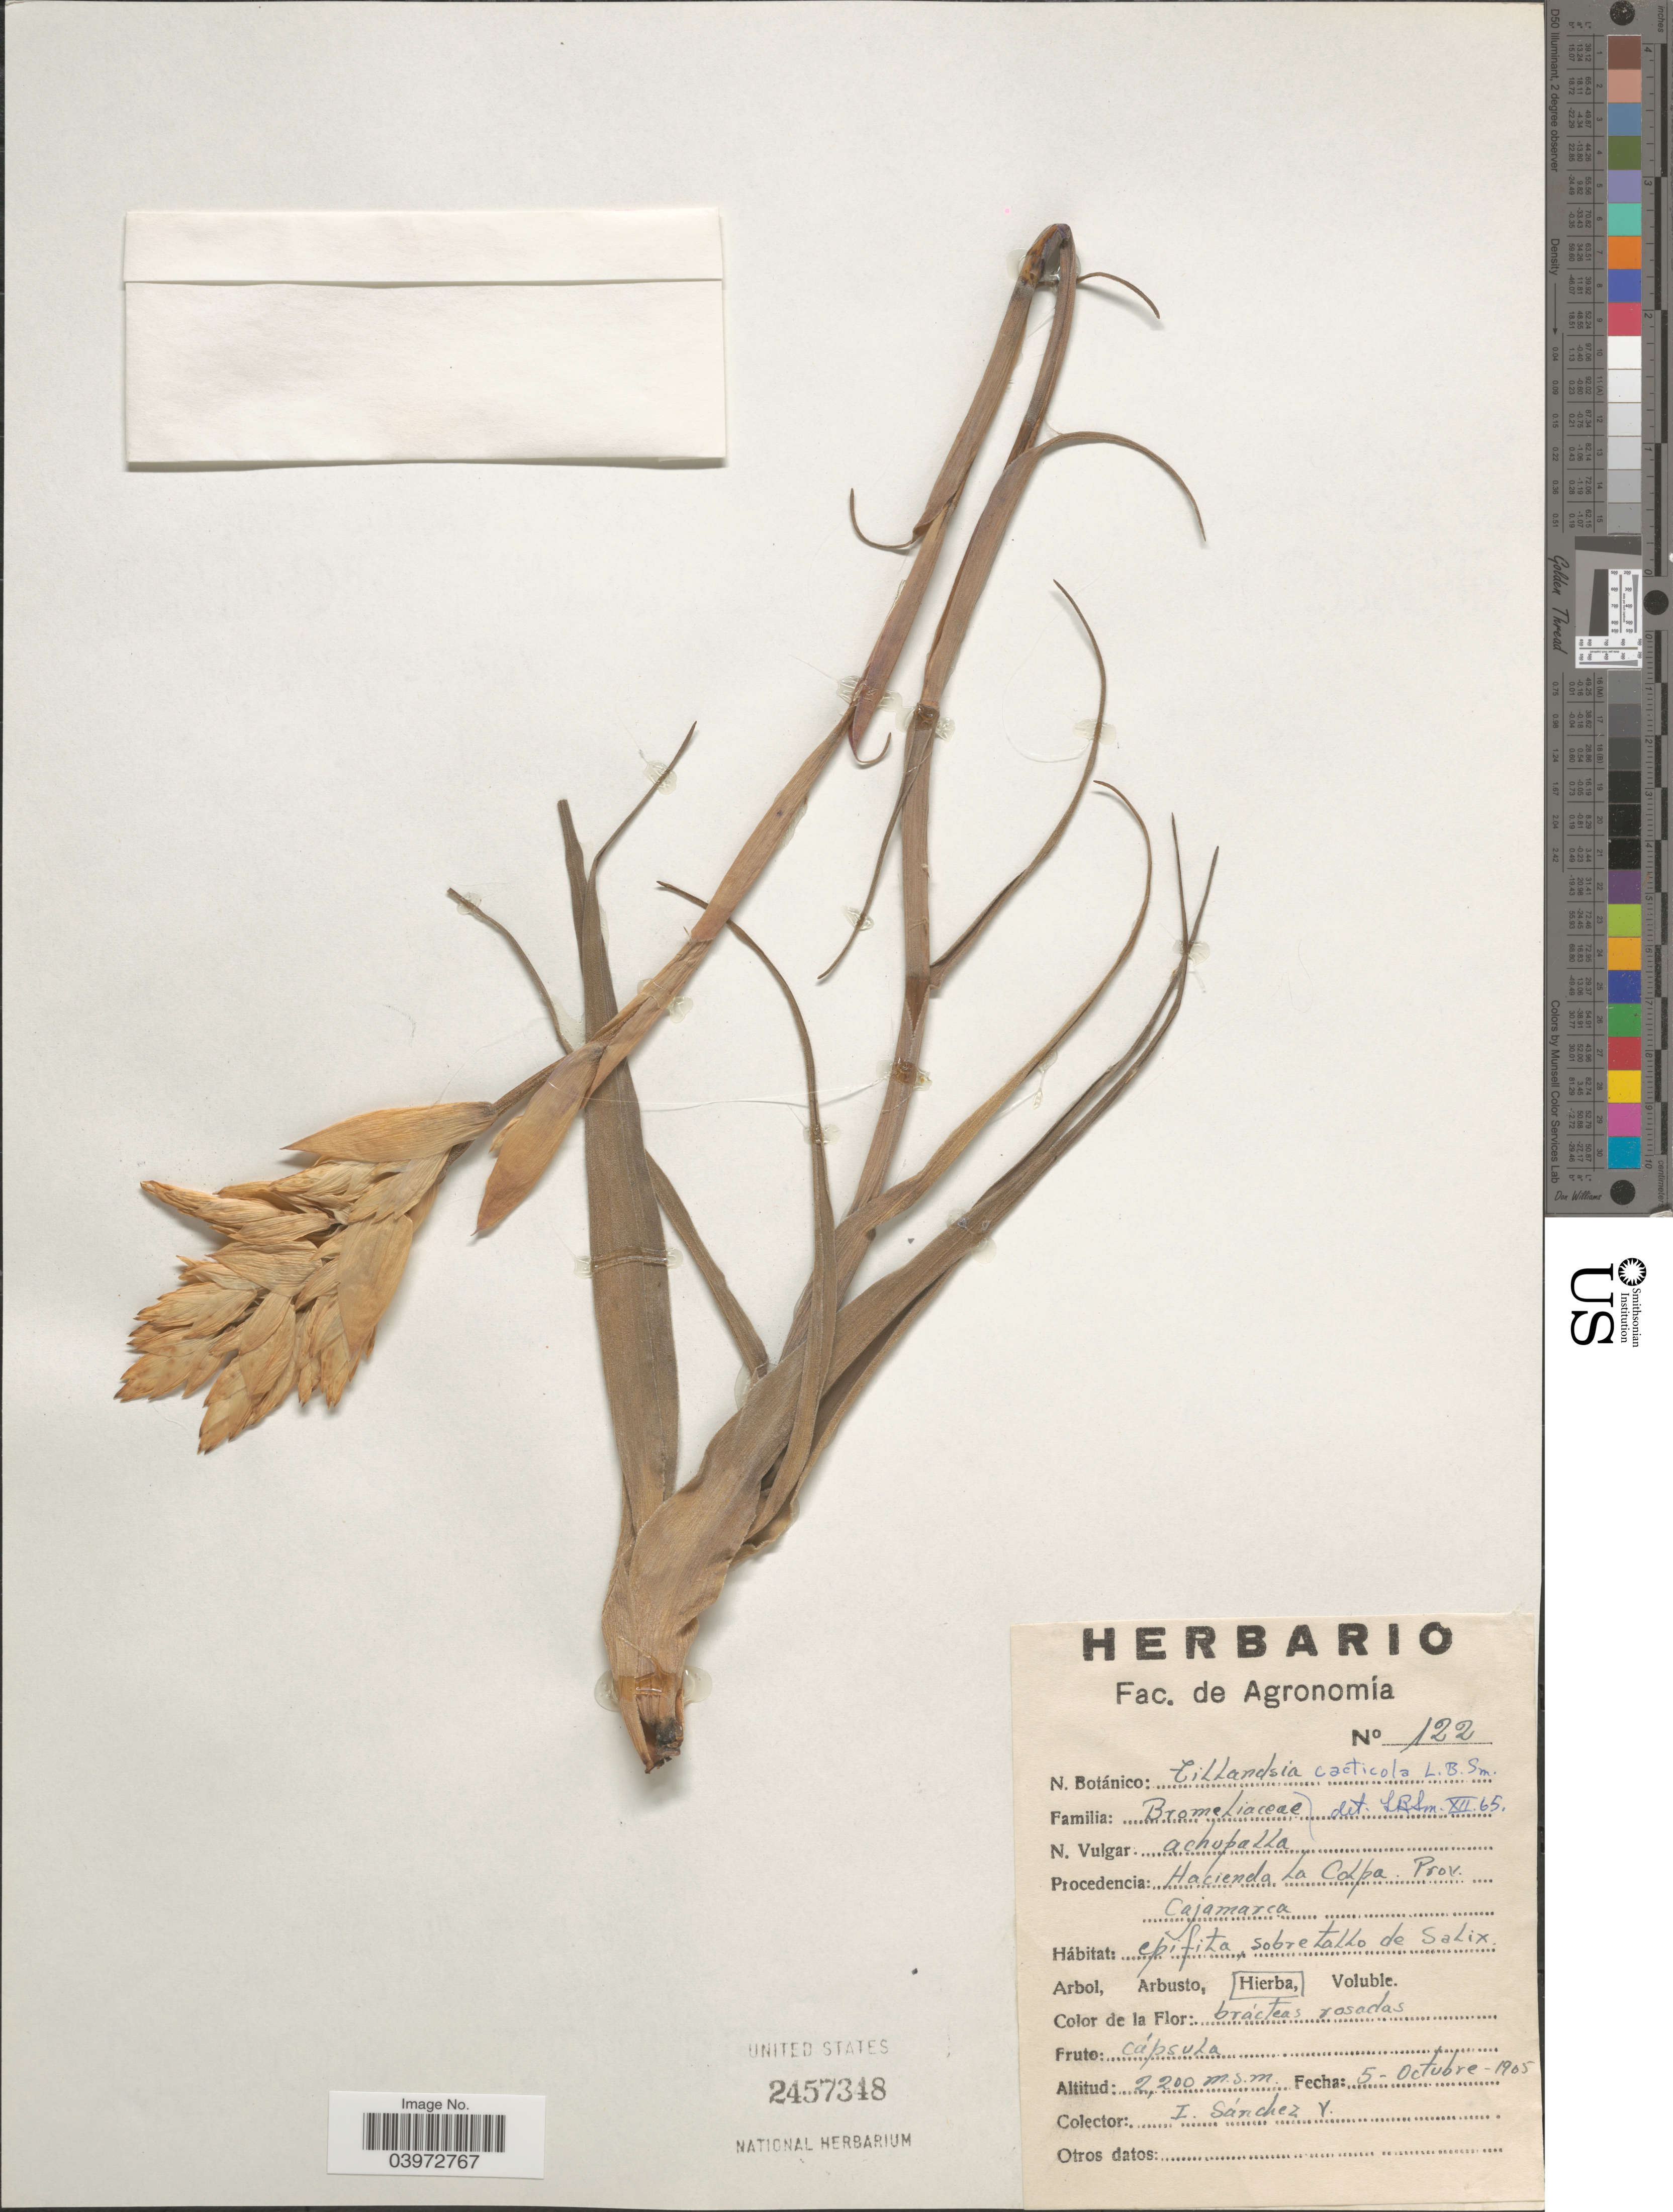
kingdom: Plantae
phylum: Tracheophyta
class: Liliopsida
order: Poales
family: Bromeliaceae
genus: Tillandsia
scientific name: Tillandsia cacticola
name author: L.B. Sm.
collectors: I. Sánchez Vega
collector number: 122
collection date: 1905-10-05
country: Peru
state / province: Cajamarca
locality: Hacienda La Calpa.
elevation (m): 2200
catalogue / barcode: US 2457348